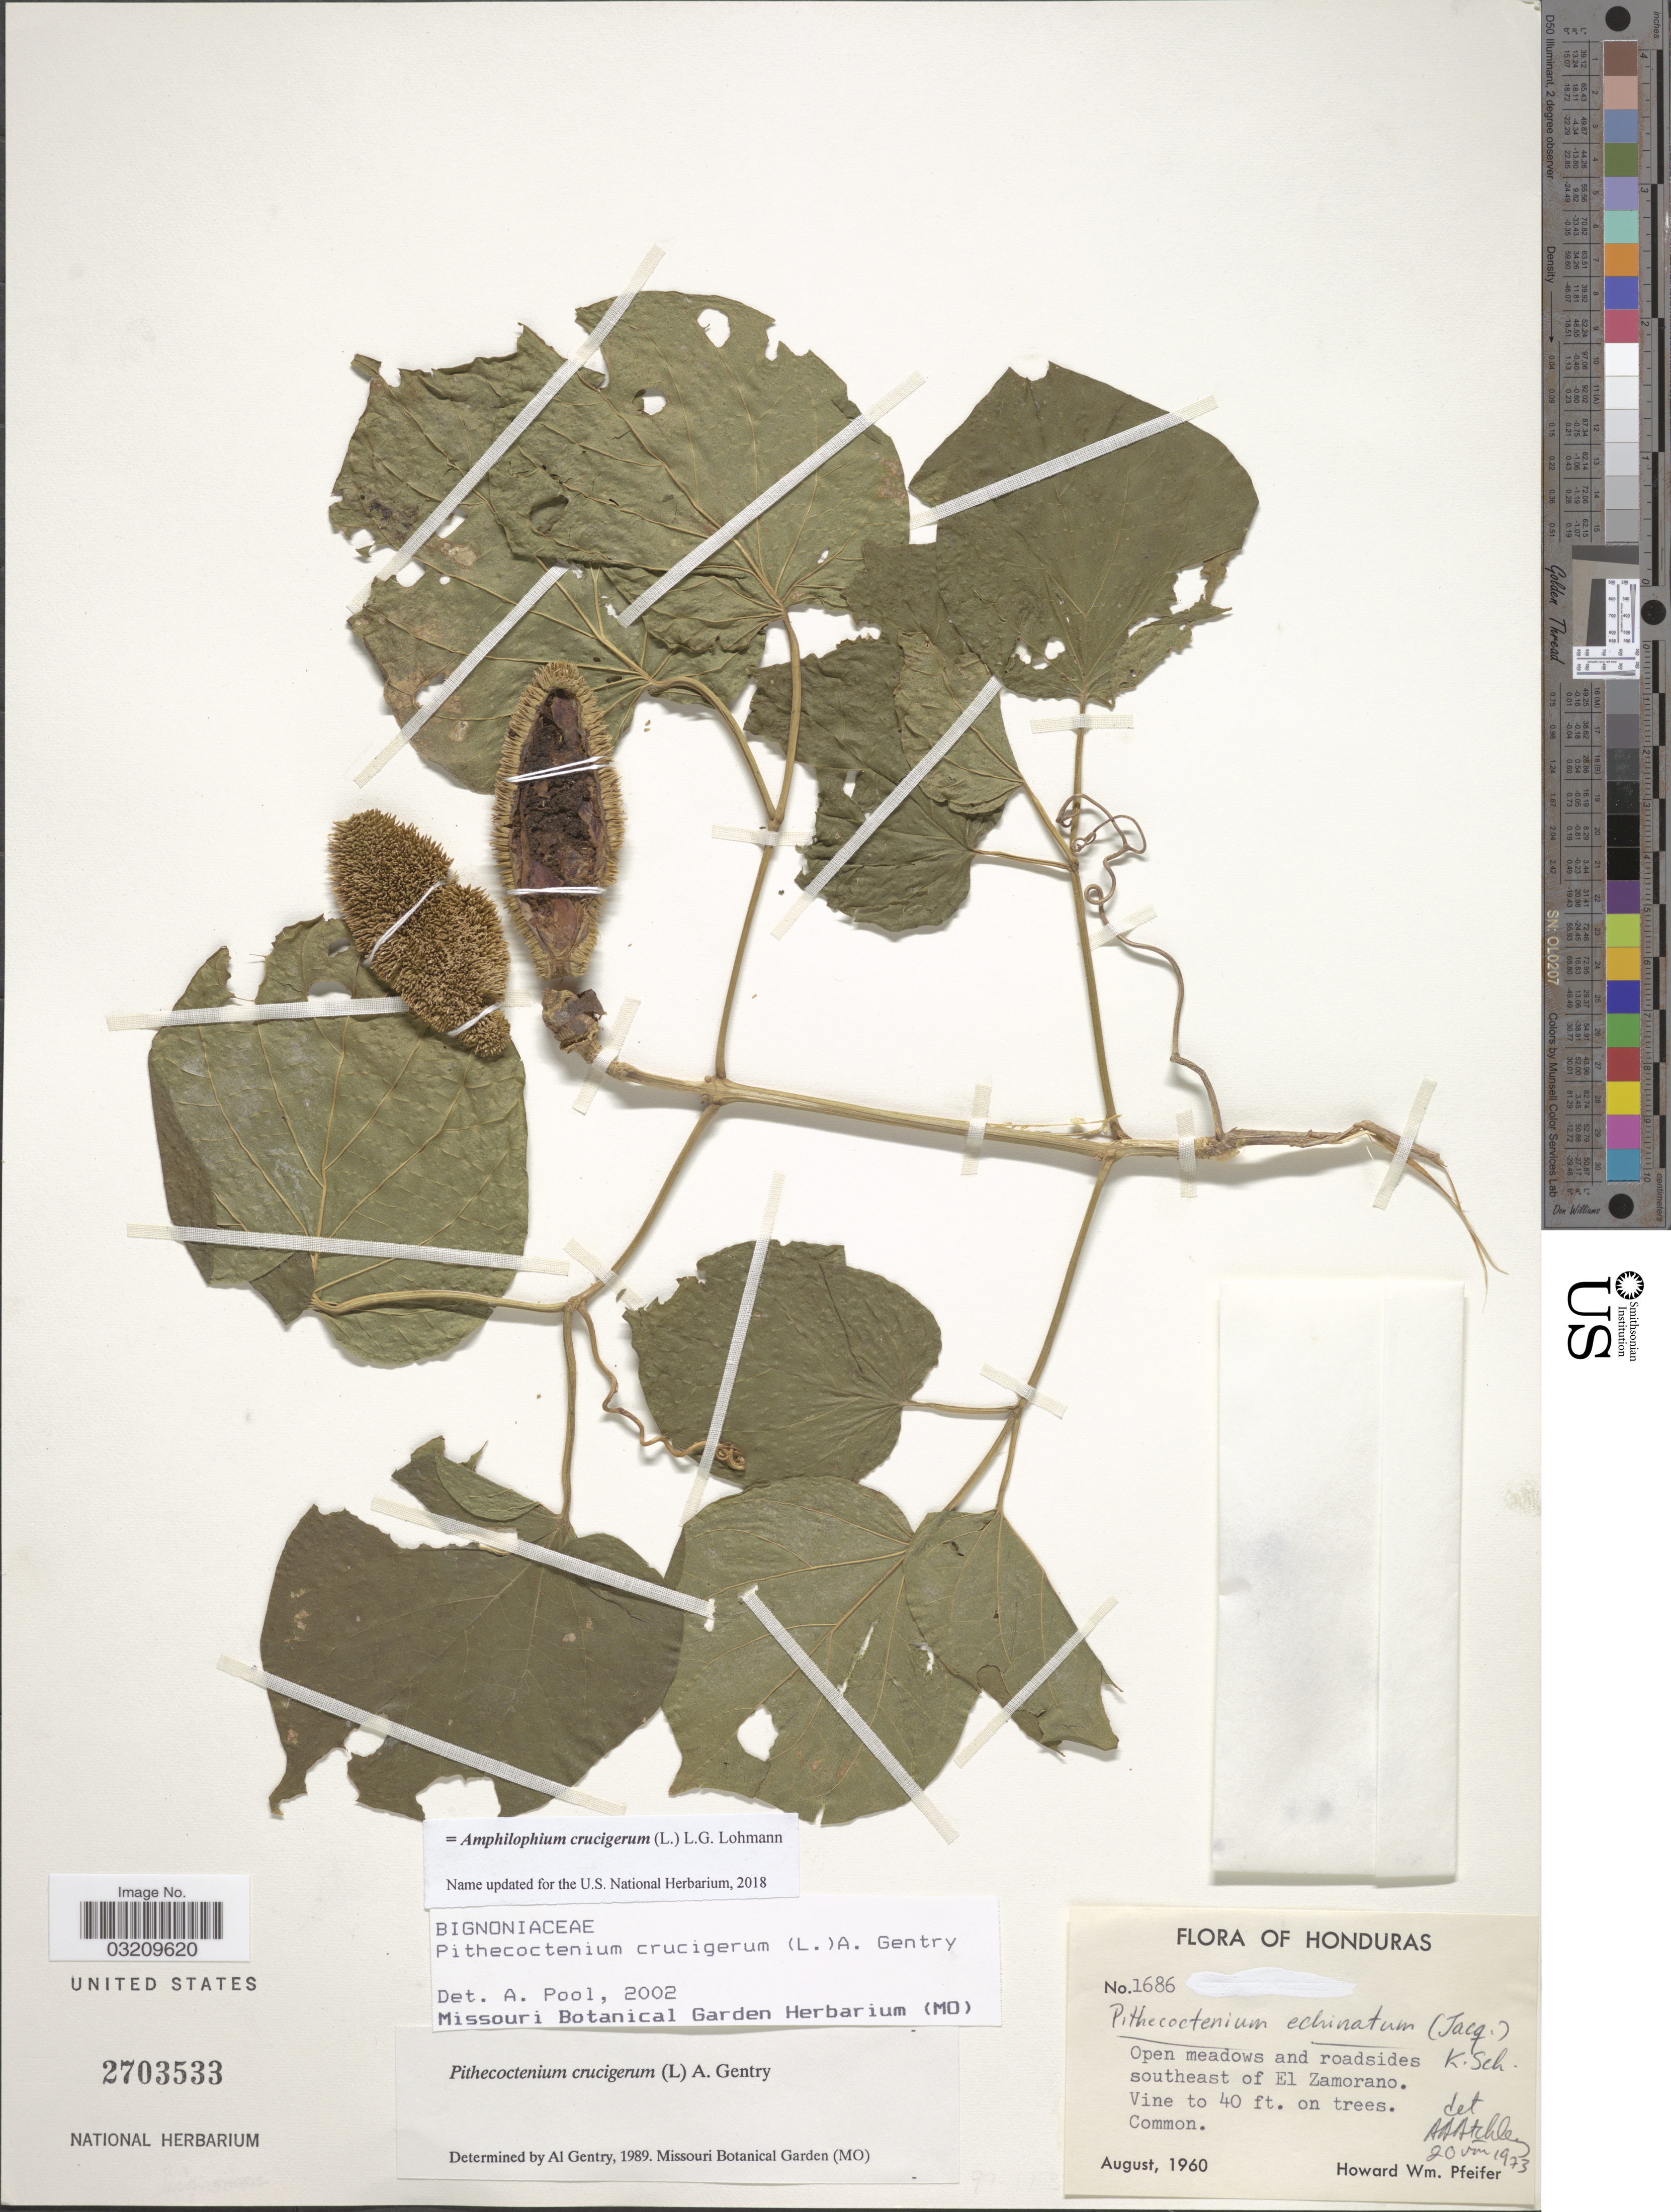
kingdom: Plantae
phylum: Tracheophyta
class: Magnoliopsida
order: Lamiales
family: Bignoniaceae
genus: Amphilophium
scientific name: Amphilophium crucigerum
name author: (L.) L.G. Lohmann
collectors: H. W. Pfeifer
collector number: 1686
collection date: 1960-08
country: Honduras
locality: Open meadows and roadsides southeast of El Zamorano.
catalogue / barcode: US 2703533